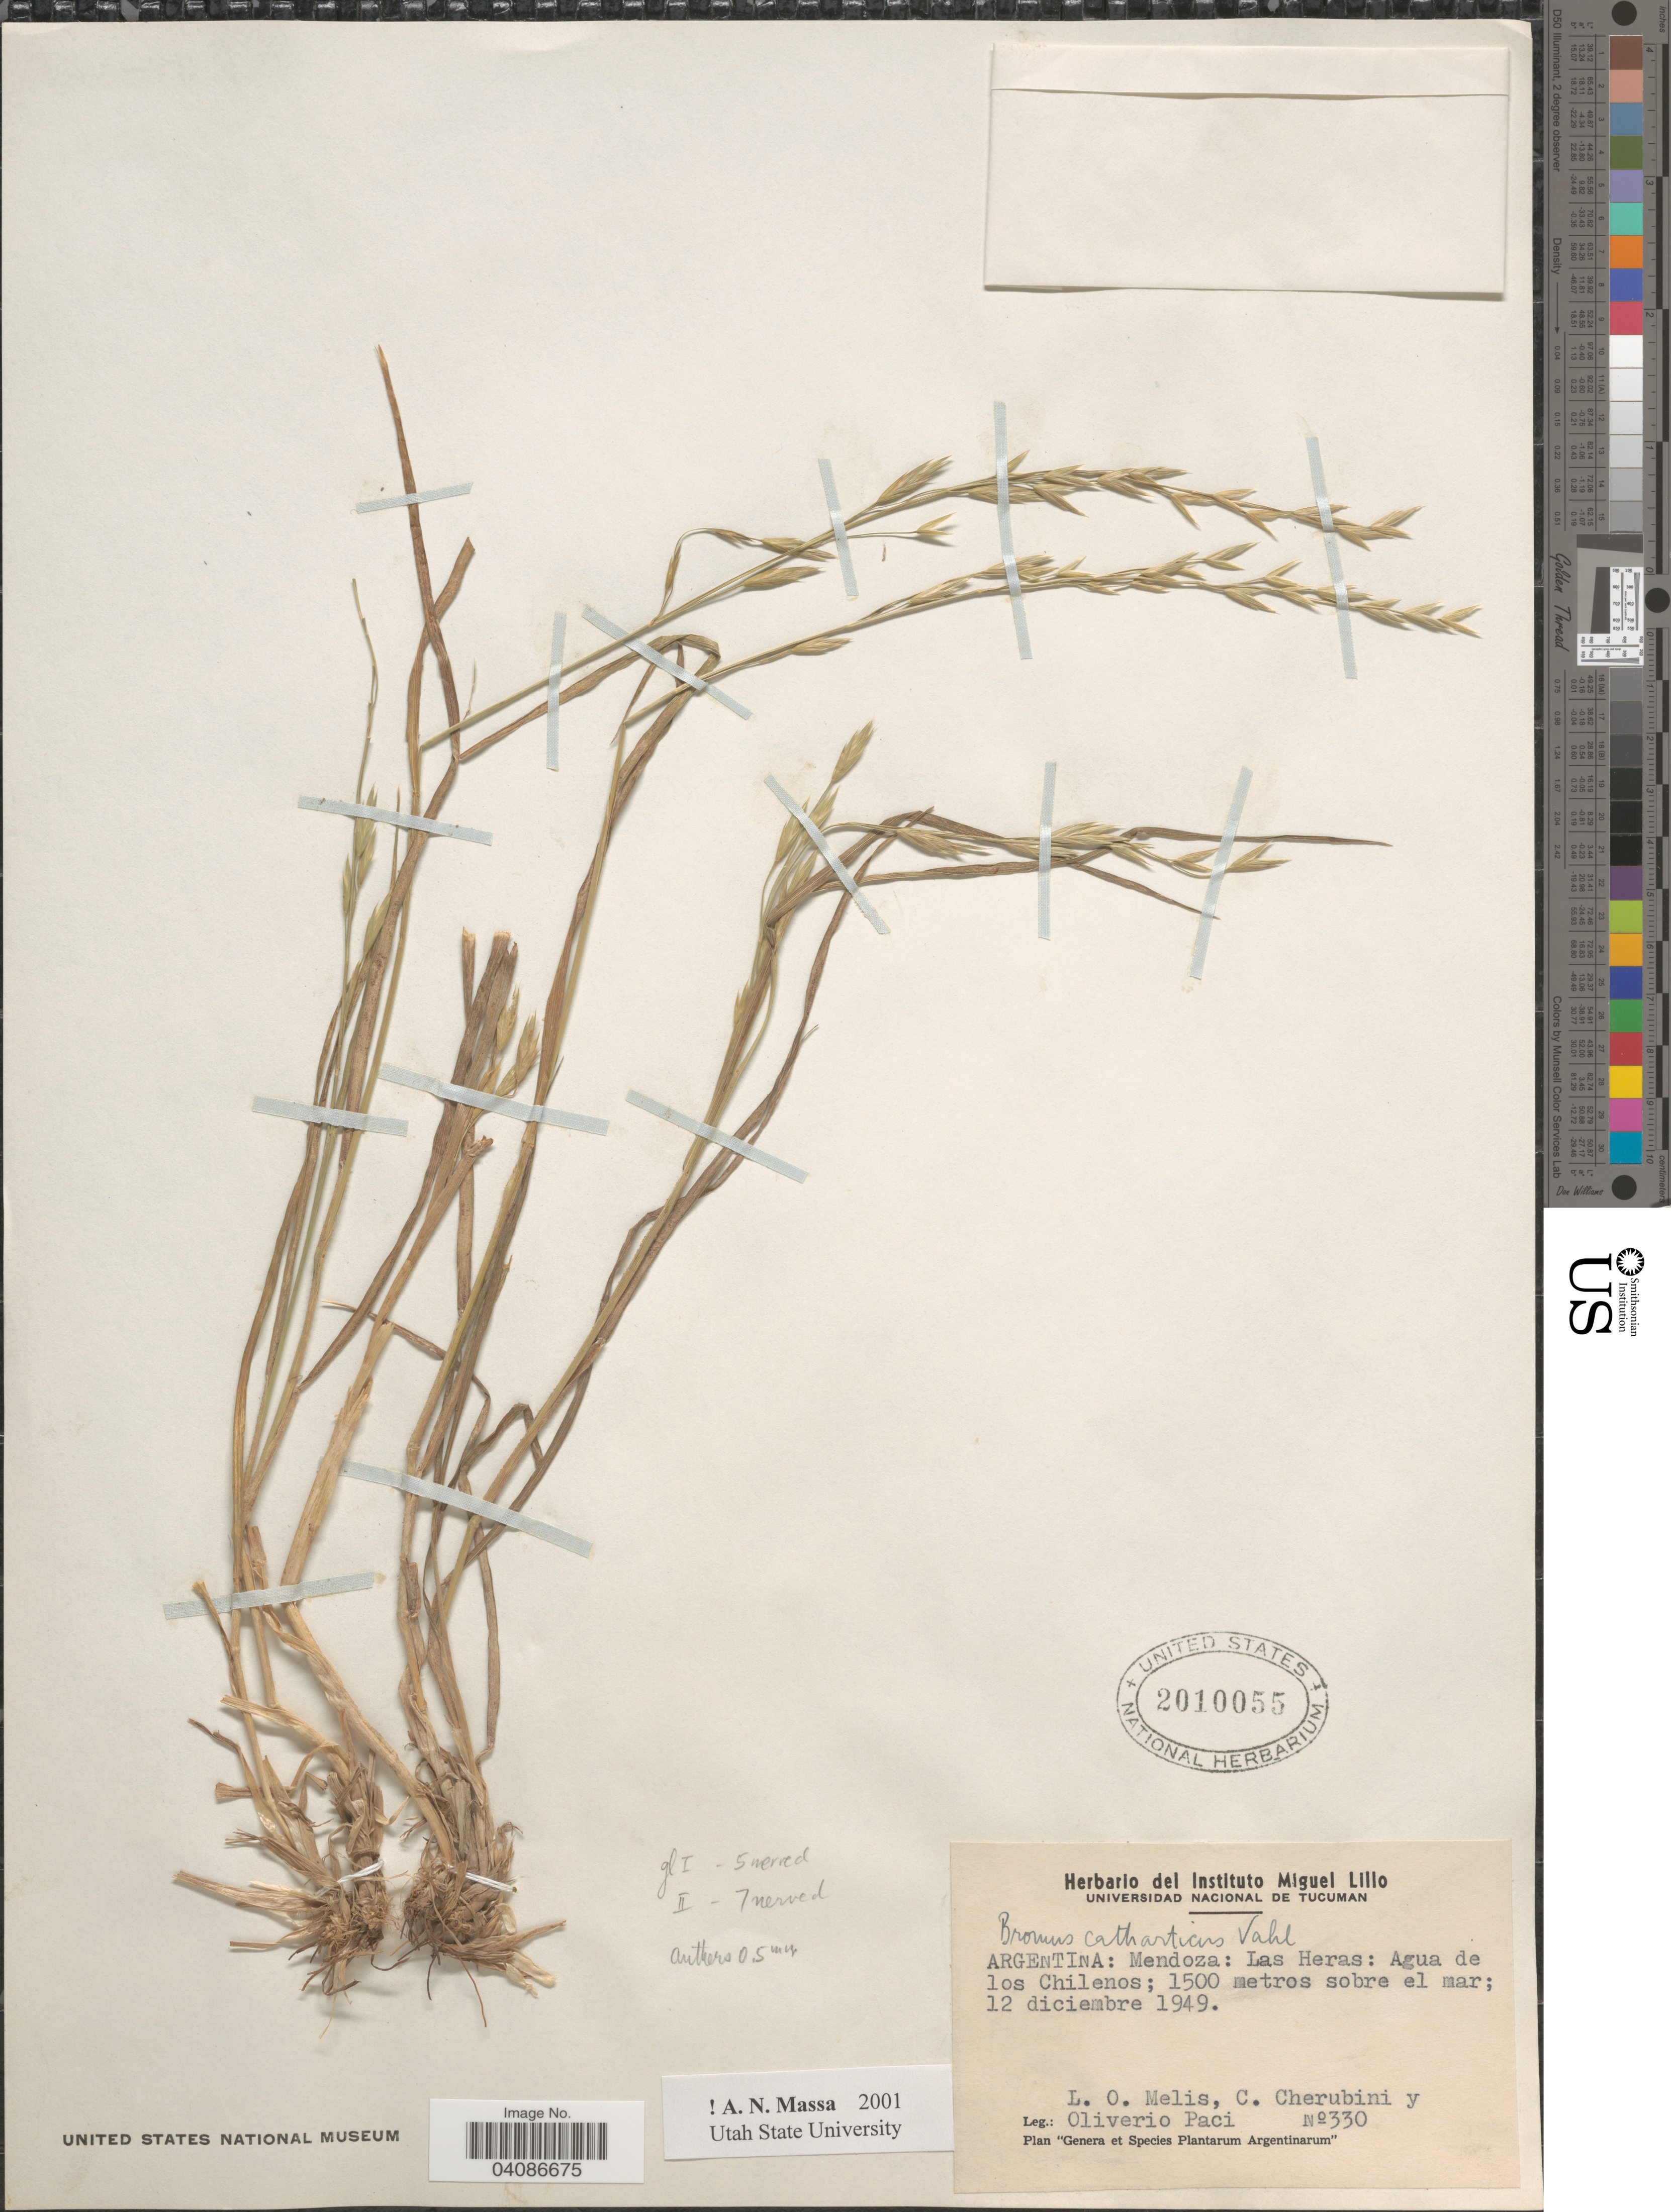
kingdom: Plantae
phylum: Tracheophyta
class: Liliopsida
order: Poales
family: Poaceae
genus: Bromus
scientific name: Bromus catharticus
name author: Vahl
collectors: L. Melis, C. Cherubini & O. Paci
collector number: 330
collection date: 1949-12-12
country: Argentina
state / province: Mendoza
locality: Las Heras: Agua de los Chilenos.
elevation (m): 1500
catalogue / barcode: US 2010055